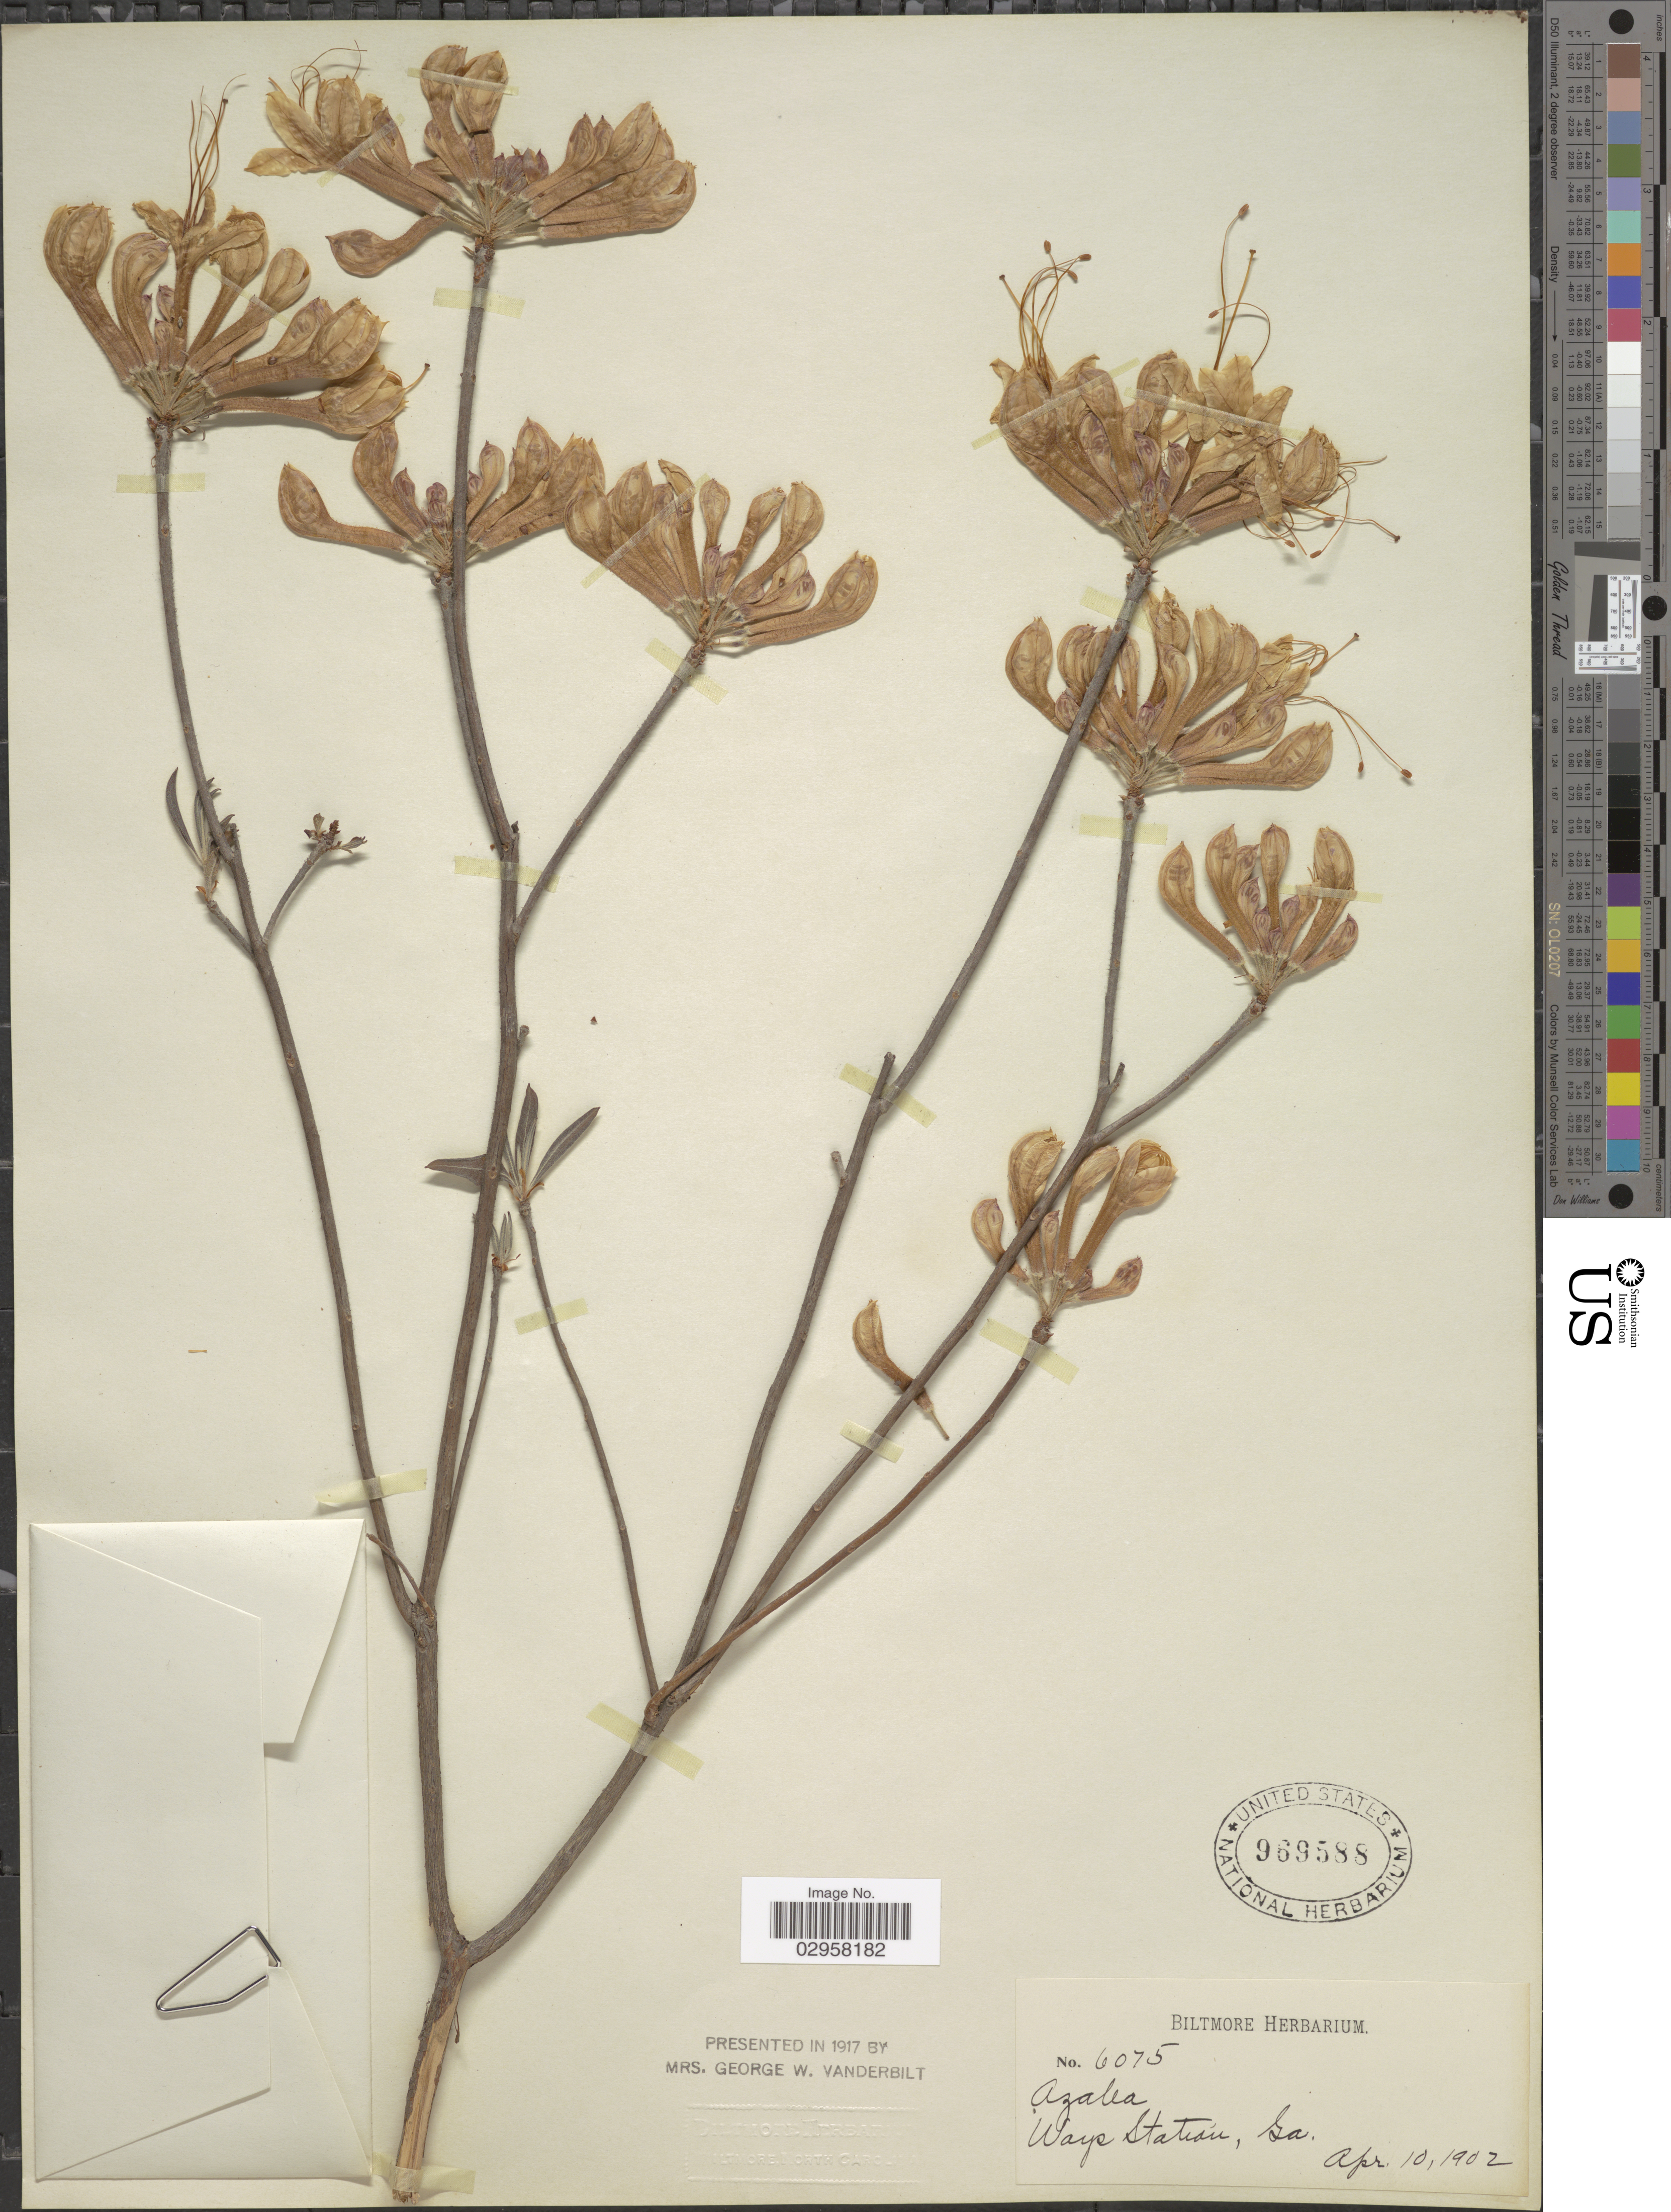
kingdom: Plantae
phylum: Tracheophyta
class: Magnoliopsida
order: Ericales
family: Ericaceae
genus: Rhododendron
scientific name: Rhododendron canescens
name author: (Michx.) Sweet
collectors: ex herb. Biltmore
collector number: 6075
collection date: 1902-04-10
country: United States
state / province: Georgia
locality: Ways Station.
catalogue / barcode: US 969588